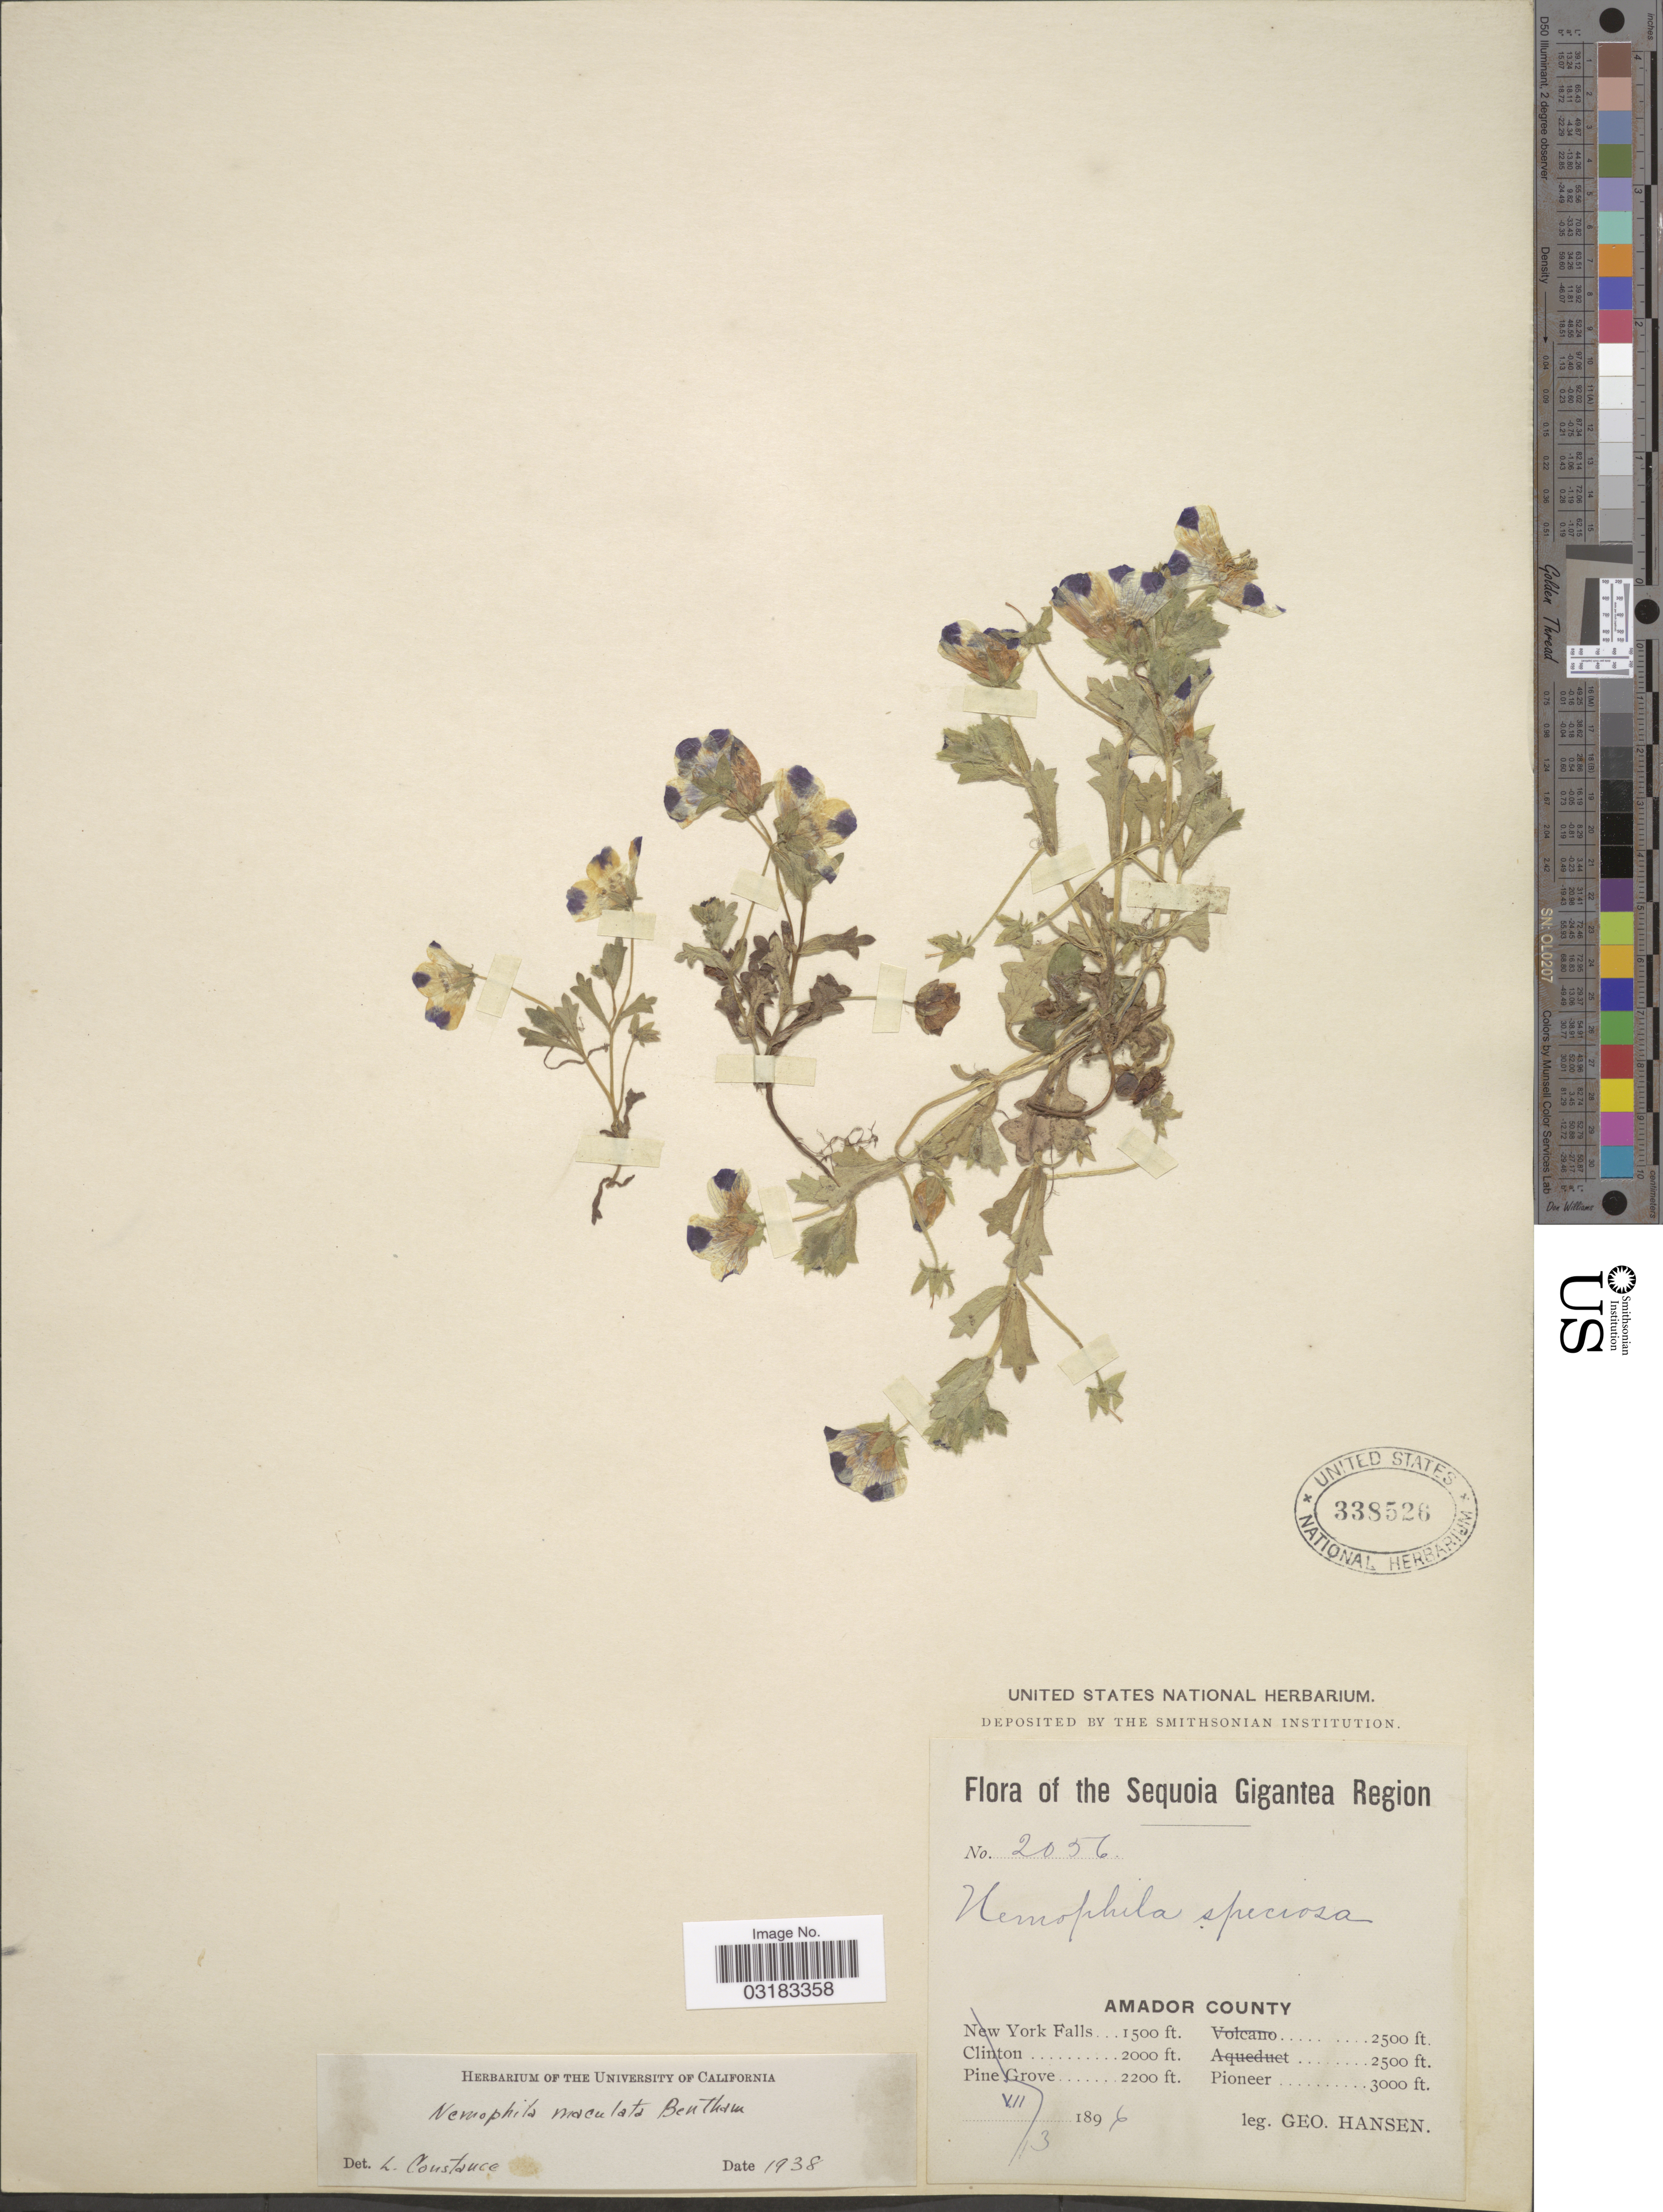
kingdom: Plantae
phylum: Tracheophyta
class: Magnoliopsida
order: Boraginales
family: Hydrophyllaceae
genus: Nemophila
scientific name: Nemophila maculata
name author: Benth. ex Lindl.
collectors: G. Hansen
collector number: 2056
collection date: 1896-07-13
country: United States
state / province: California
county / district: Amador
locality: The Sequoia Gigantea Region. Amador County. Pioneer.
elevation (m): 914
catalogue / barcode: US 338526